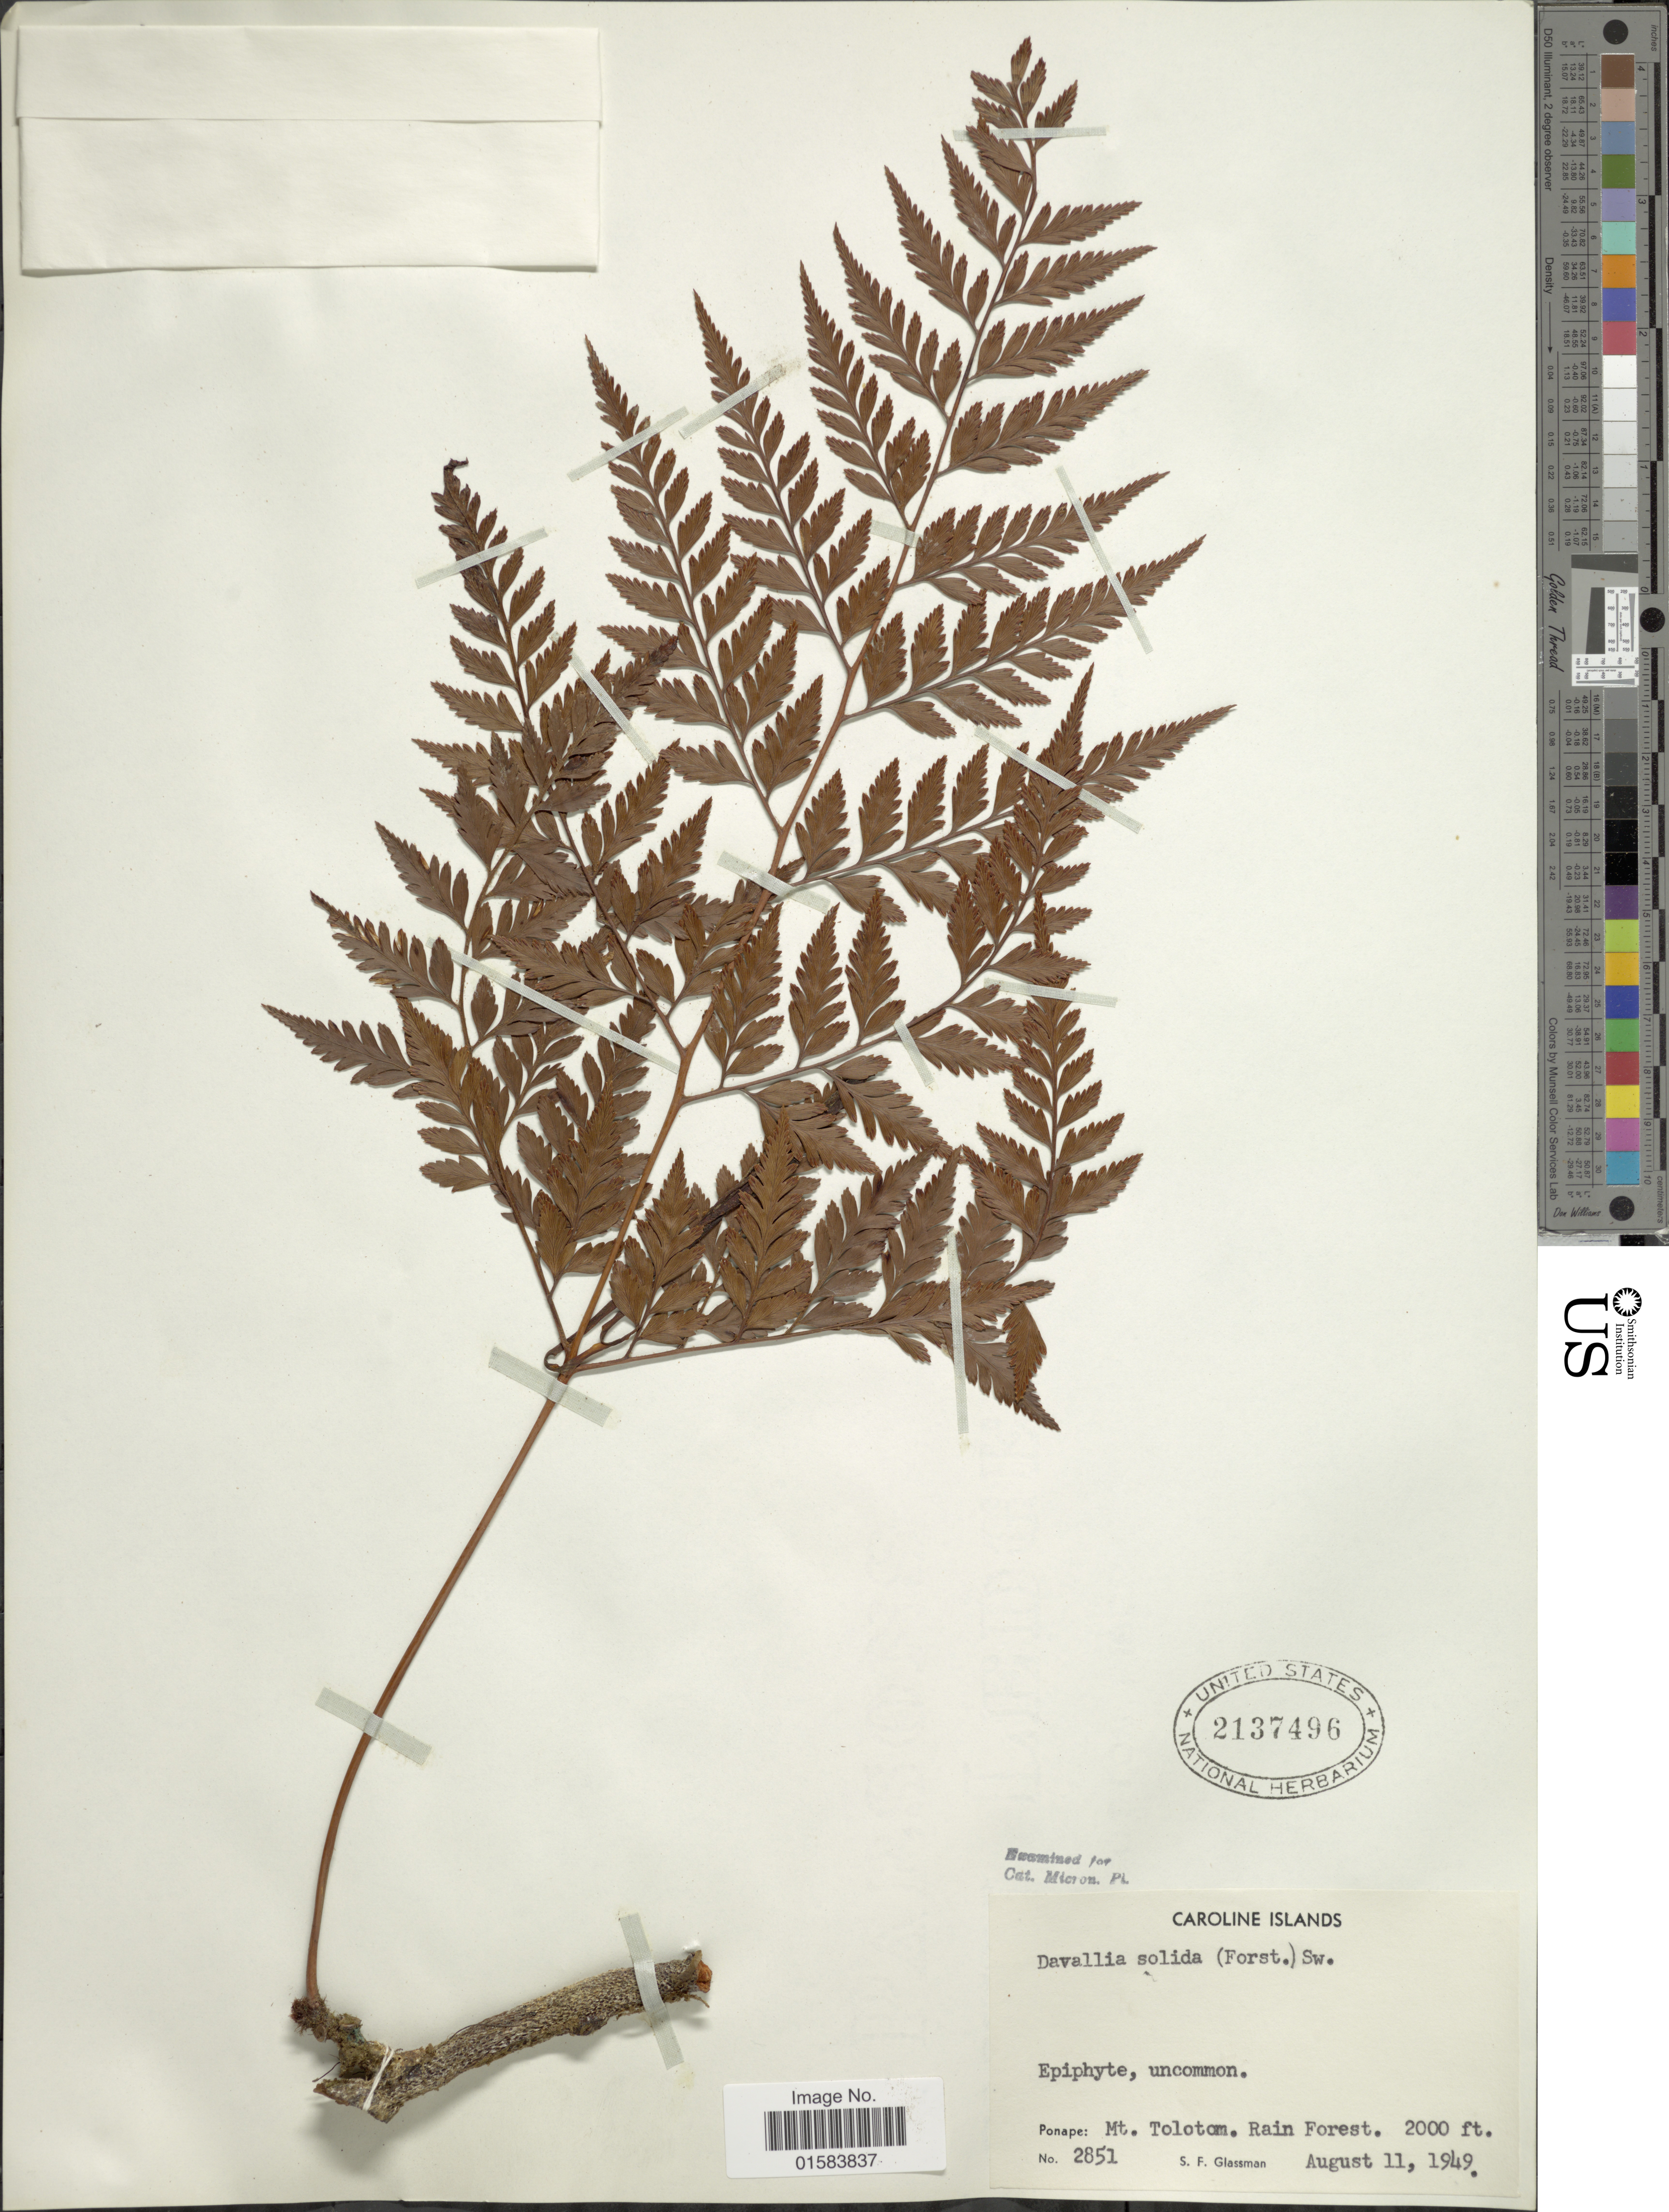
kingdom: Plantae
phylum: Tracheophyta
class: Polypodiopsida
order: Polypodiales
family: Davalliaceae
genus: Davallia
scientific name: Davallia solida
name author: (G. Forst.) Sw.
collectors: S. F. Glassman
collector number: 2851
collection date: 1949-08-11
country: Micronesia, Federated States of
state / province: Pohnpei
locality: Caroline Islands, Ponape: Mt. Tolotom. Rain Forest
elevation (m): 610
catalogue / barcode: US 2137496